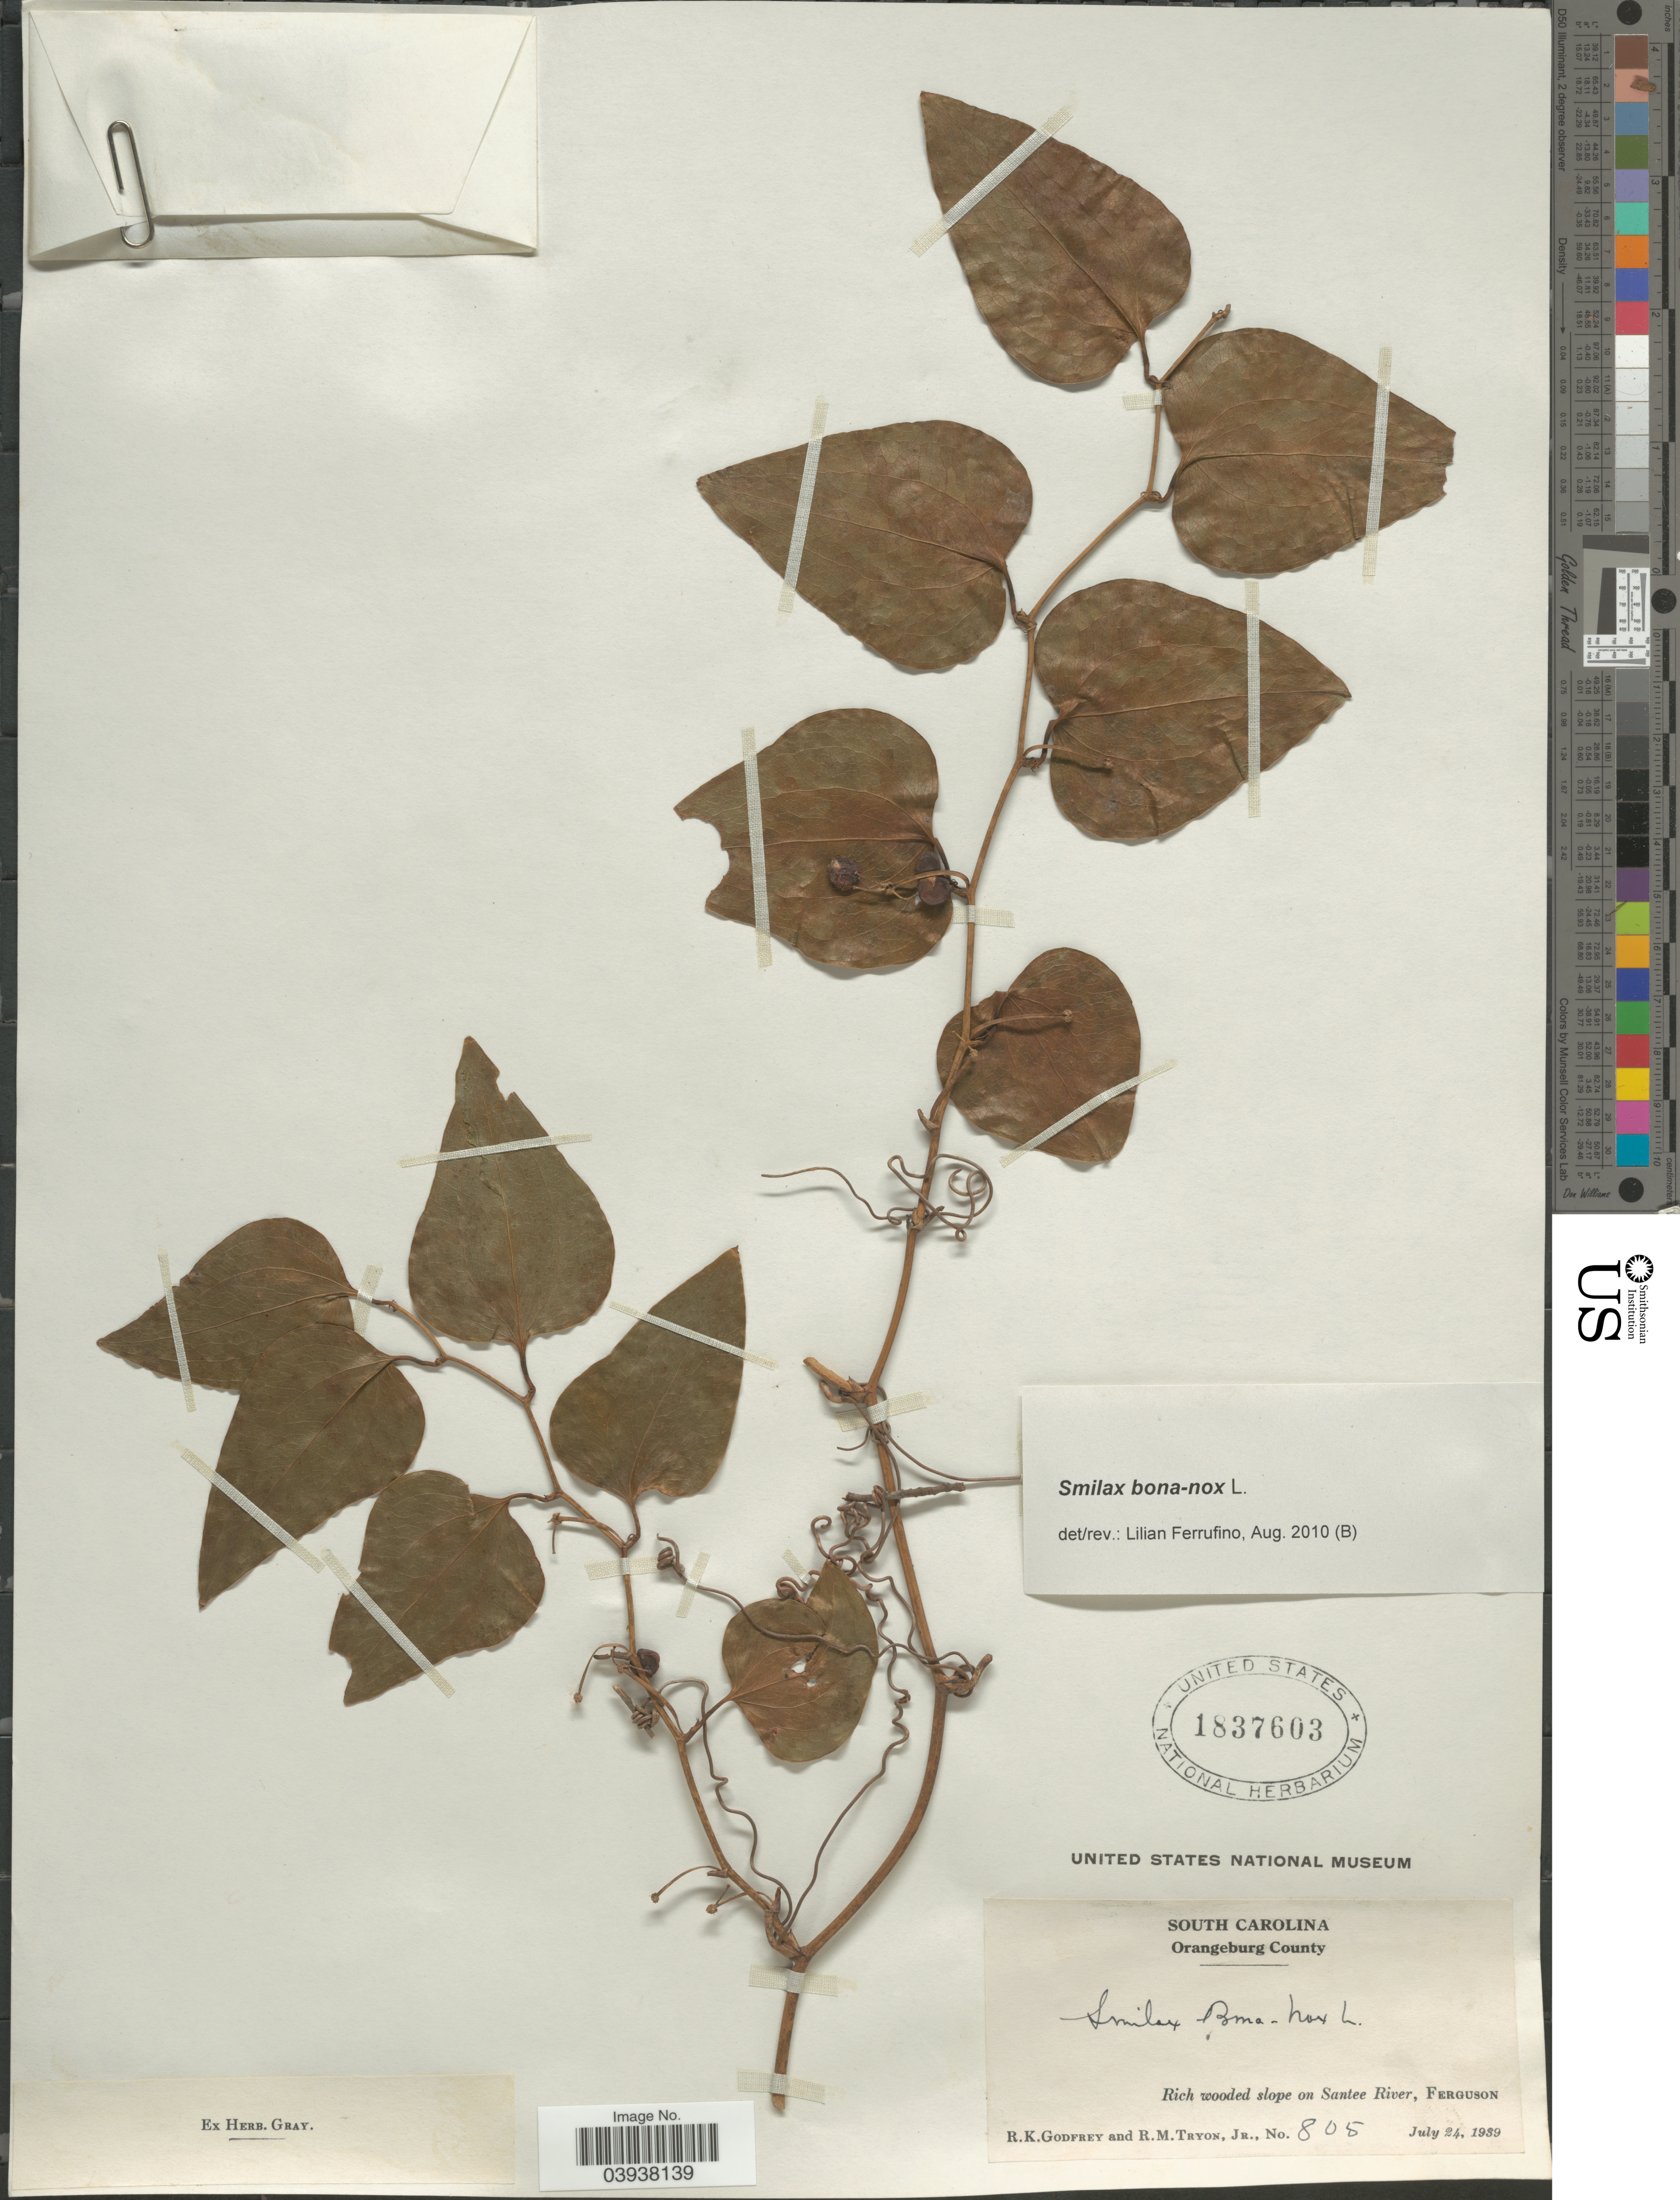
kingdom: Plantae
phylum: Tracheophyta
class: Liliopsida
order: Liliales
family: Smilacaceae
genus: Smilax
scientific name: Smilax bona-nox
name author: L.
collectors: R. K. Godfrey & R. Tryon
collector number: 805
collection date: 1939-07-24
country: United States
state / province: South Carolina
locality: Orangeburg County. Rich wooded slope on Santee River, Ferguson.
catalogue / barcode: US 1837603